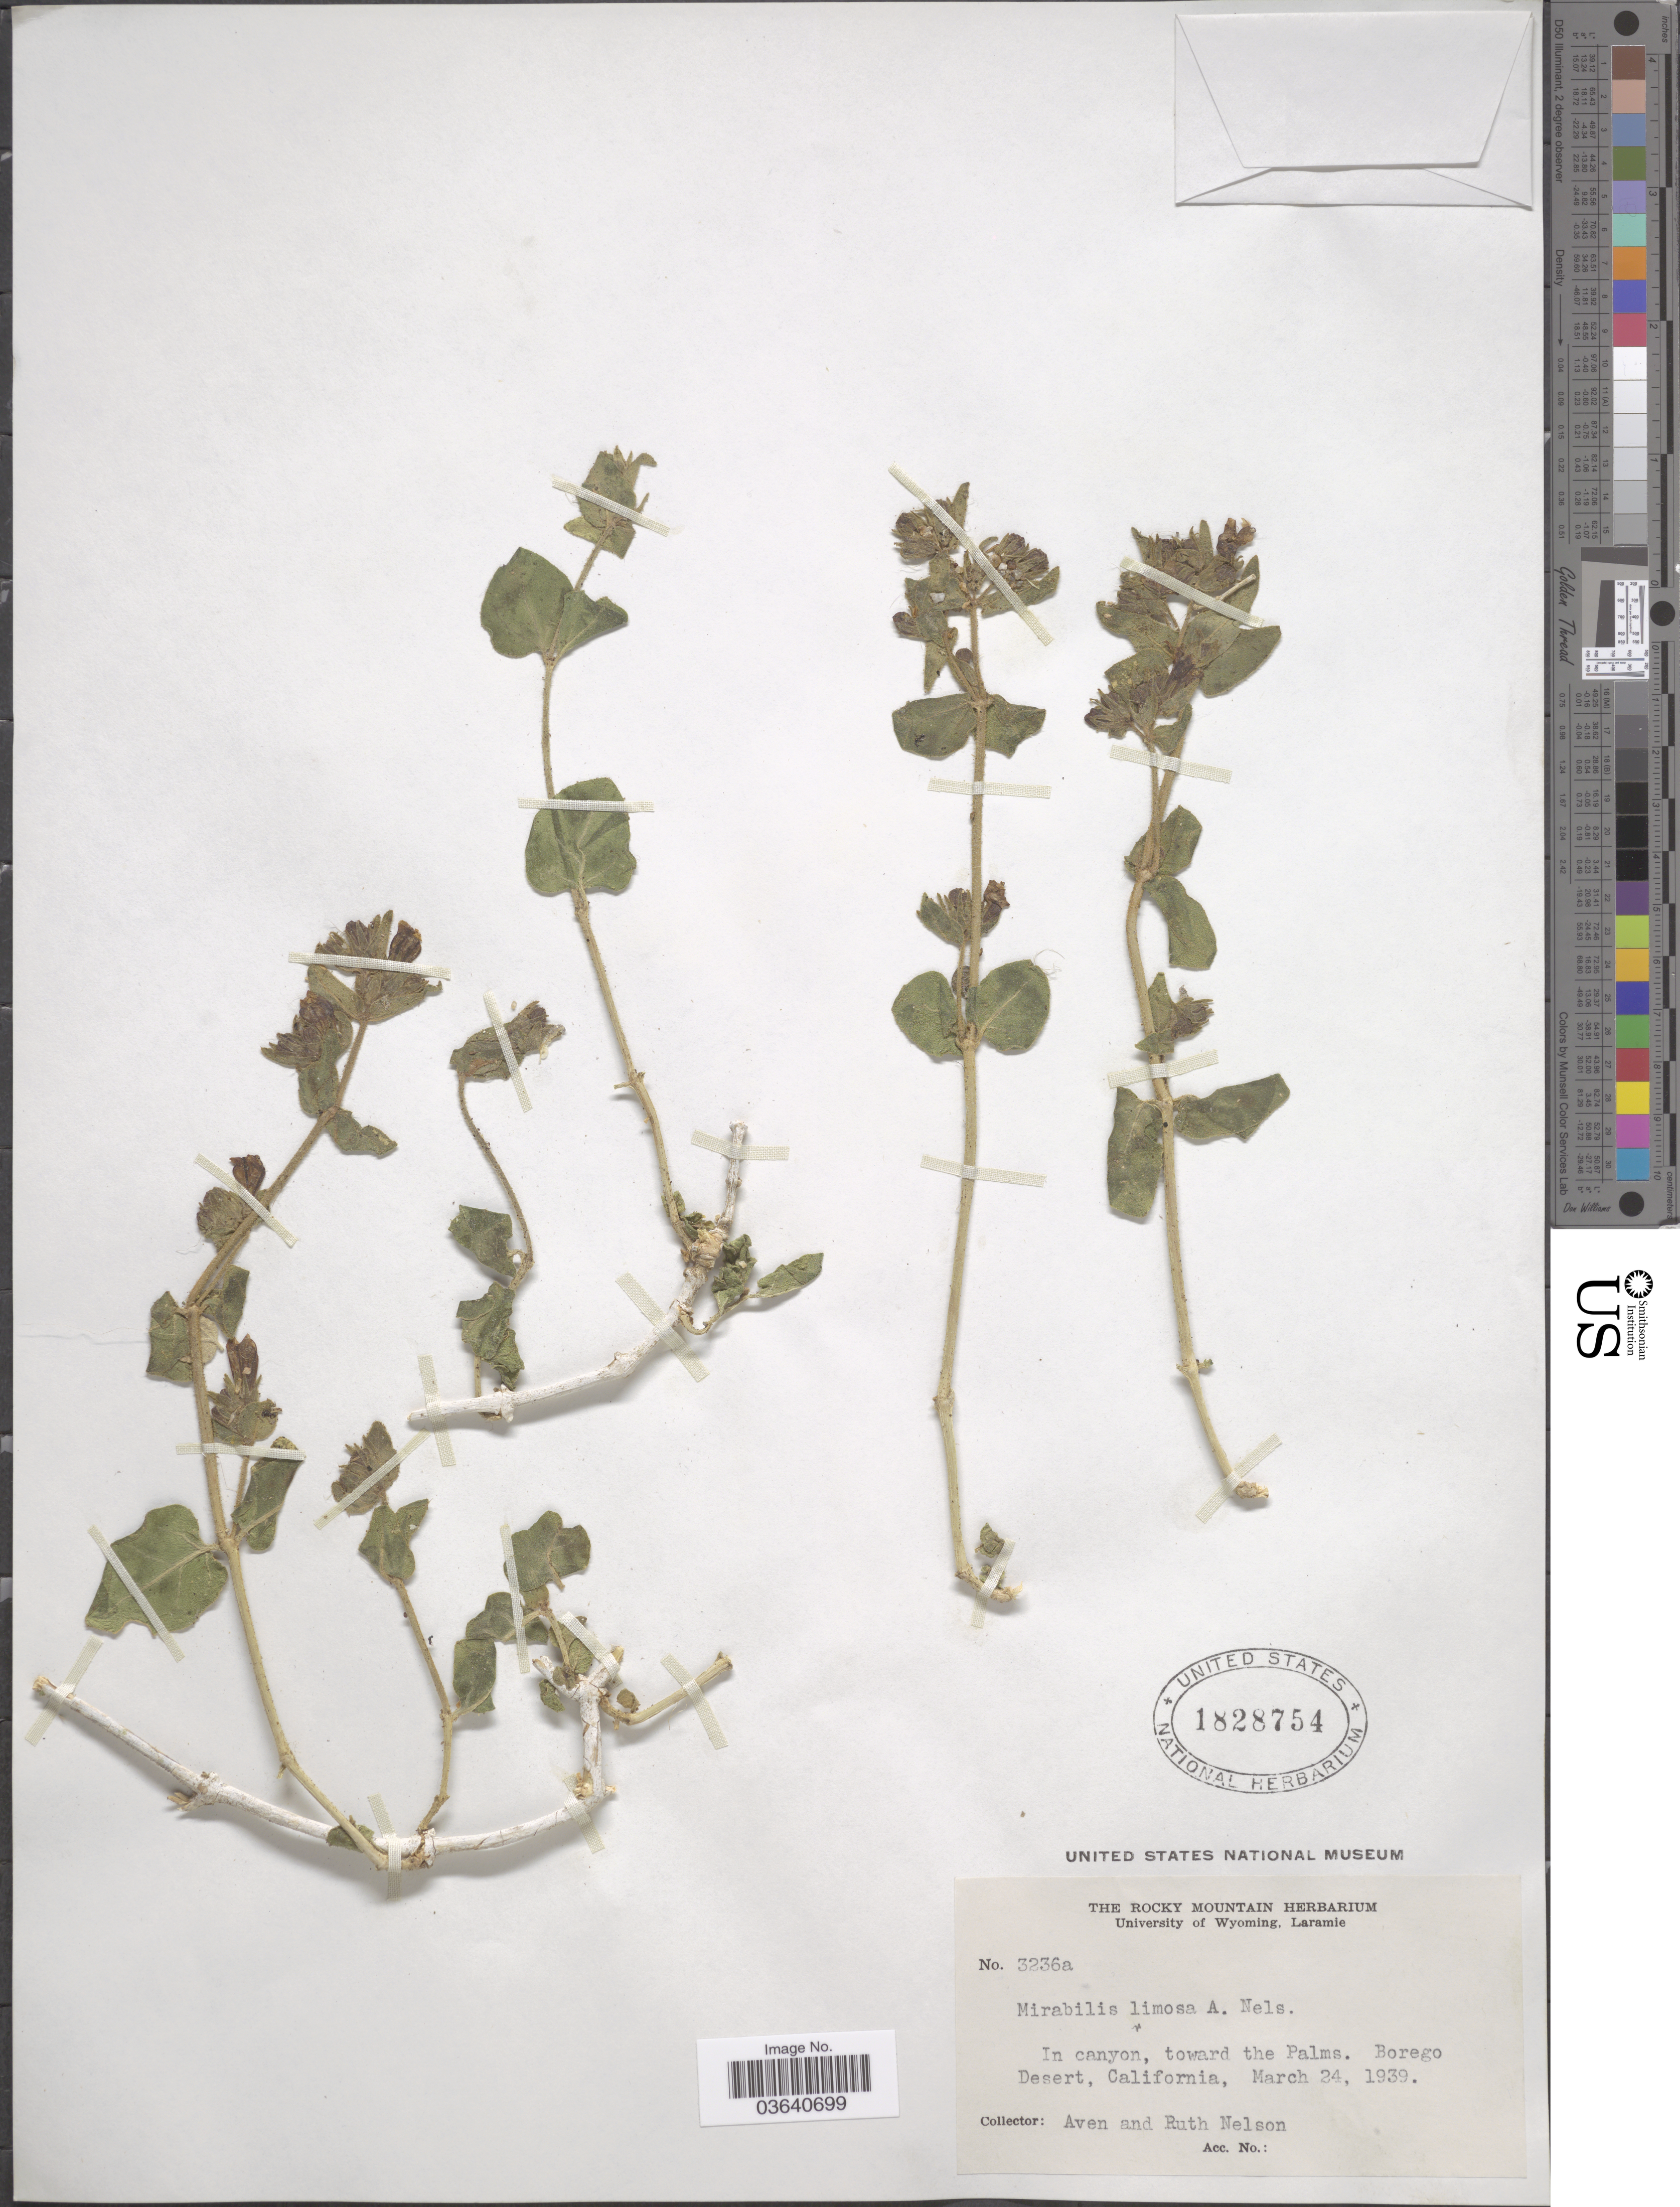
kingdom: Plantae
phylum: Tracheophyta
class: Magnoliopsida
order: Caryophyllales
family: Nyctaginaceae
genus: Mirabilis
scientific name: Mirabilis limosa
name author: A. Nelson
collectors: A. Nelson & R. A. Nelson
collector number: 3236a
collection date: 1939-03-24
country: United States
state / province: California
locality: In canyon, toward the Palms. Borego Desert.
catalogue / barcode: US 1828754